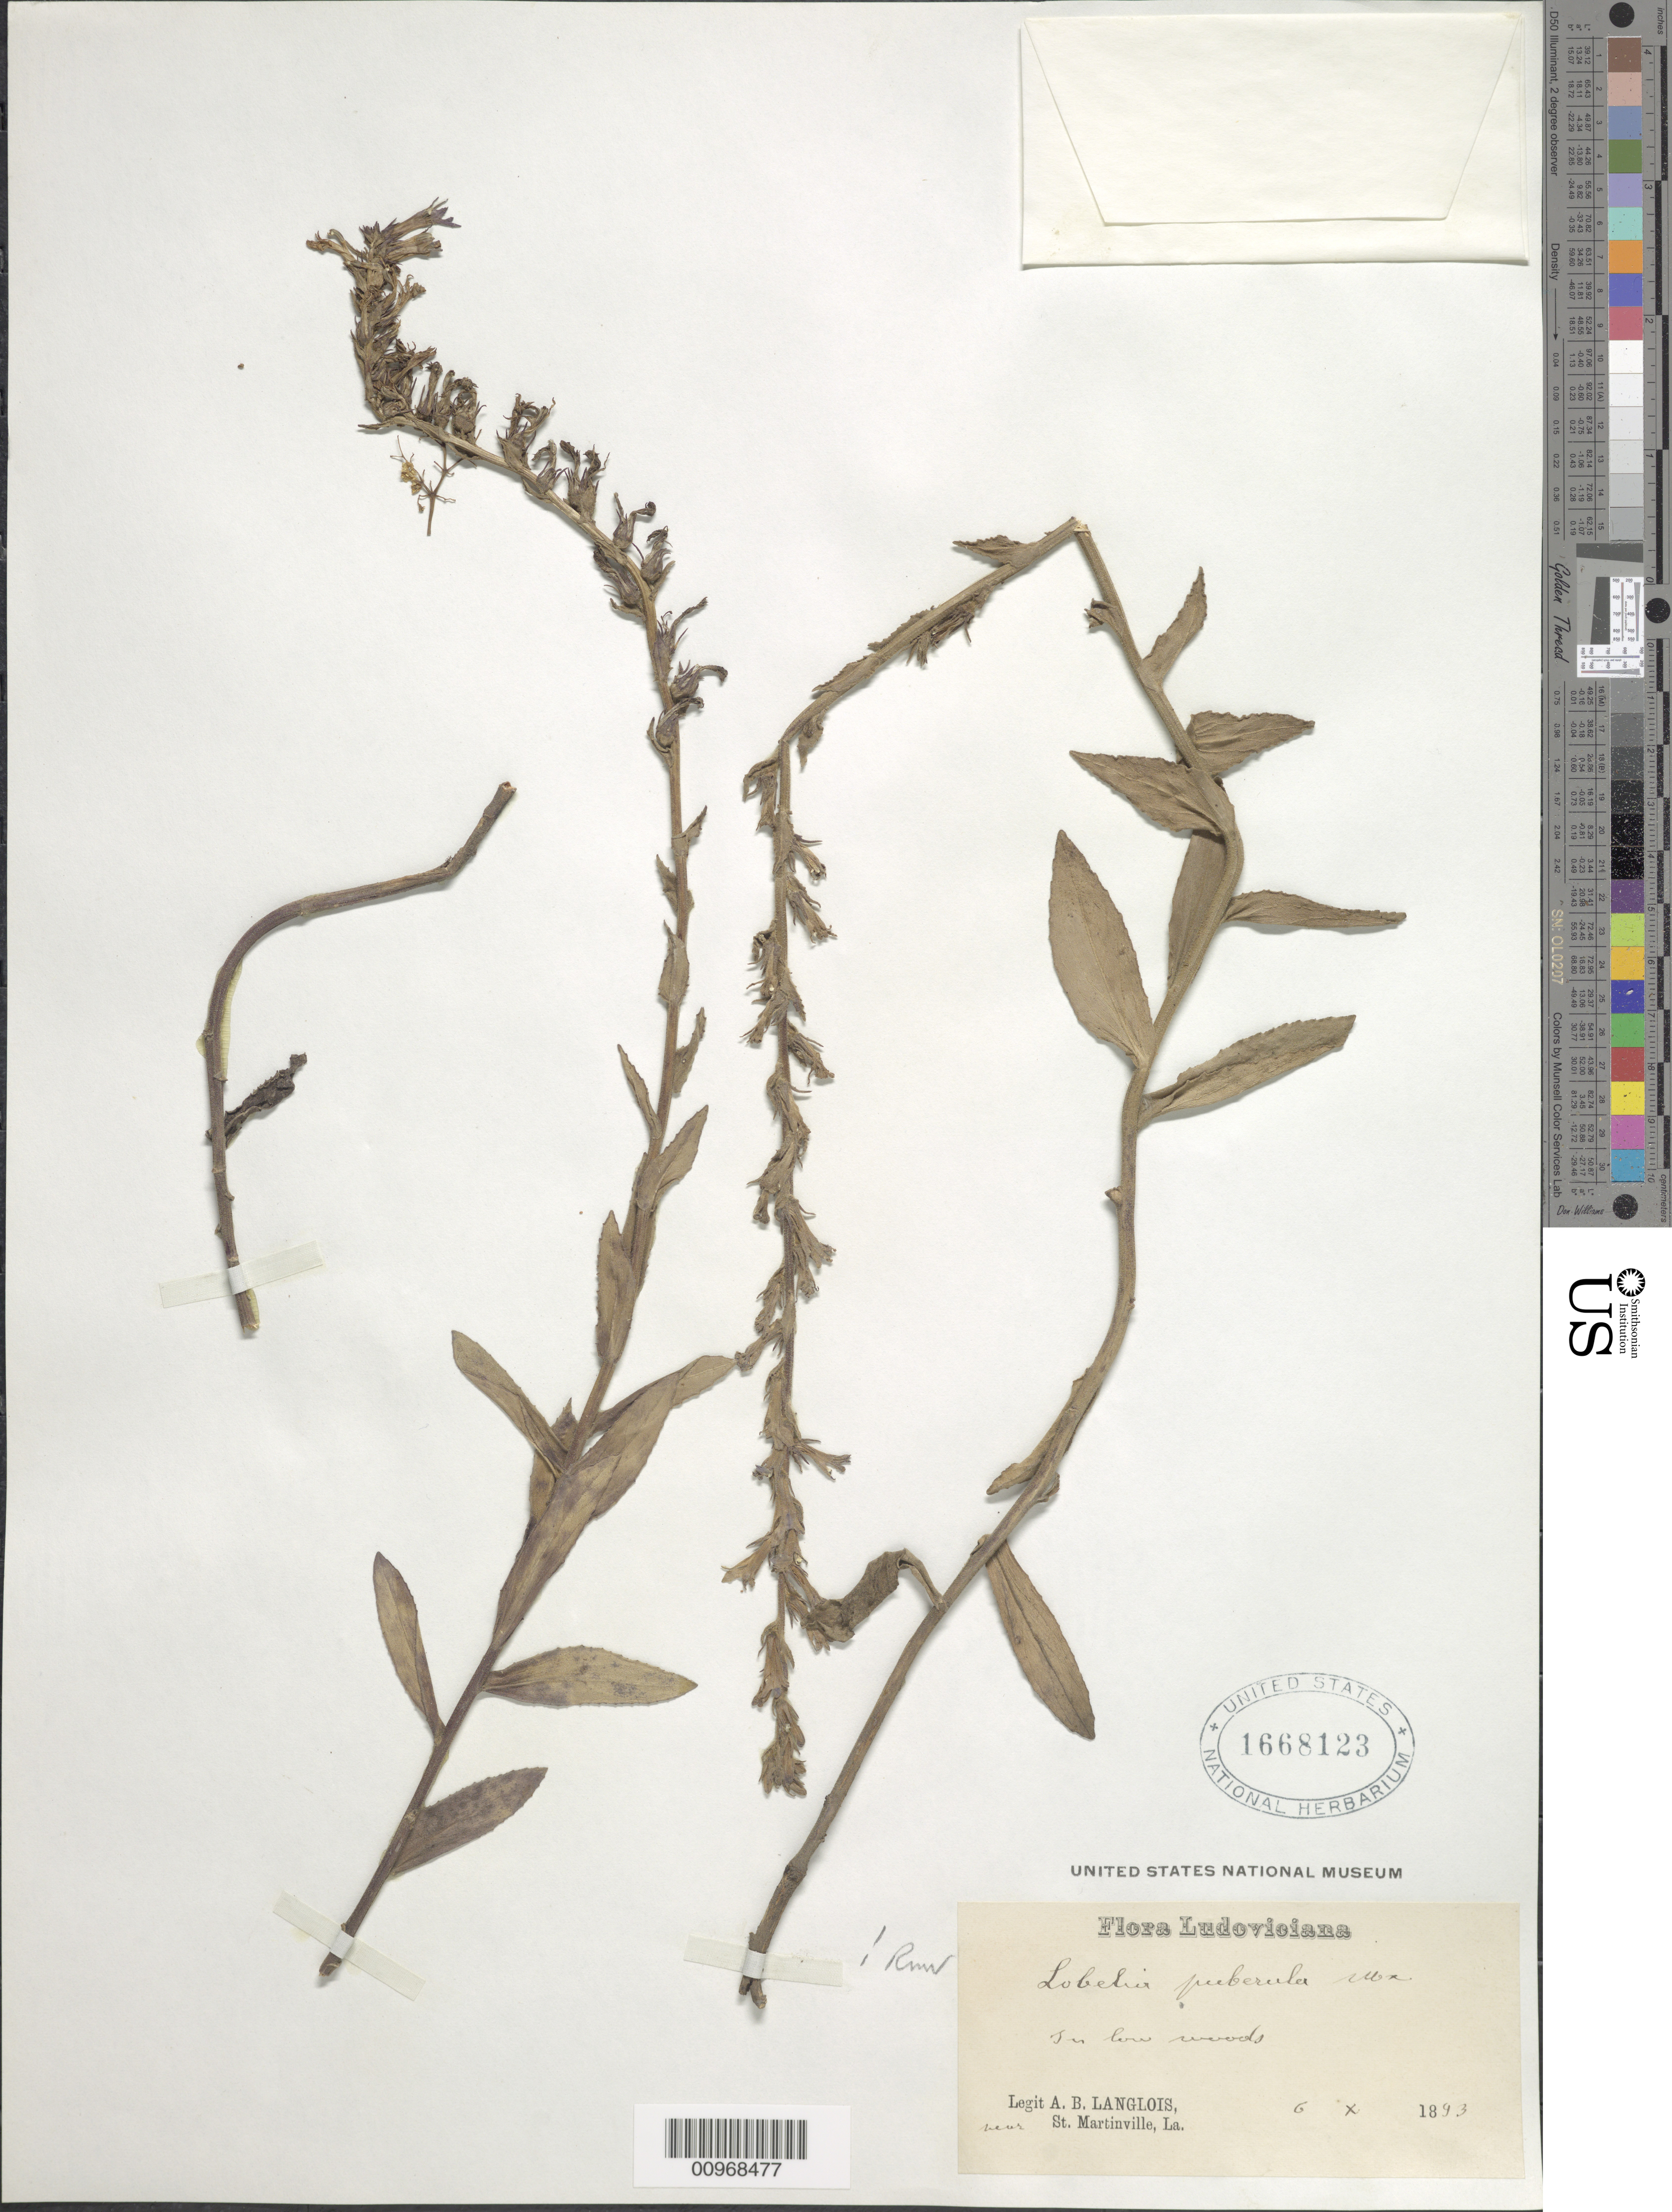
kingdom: Plantae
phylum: Tracheophyta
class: Magnoliopsida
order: Asterales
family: Campanulaceae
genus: Lobelia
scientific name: Lobelia puberula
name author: Michx.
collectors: A. B. Langlois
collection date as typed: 6 X 1893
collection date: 1893-10-06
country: United States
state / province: Louisiana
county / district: St. Martin Parish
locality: St. Martinville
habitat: in low woods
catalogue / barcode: US 1668123